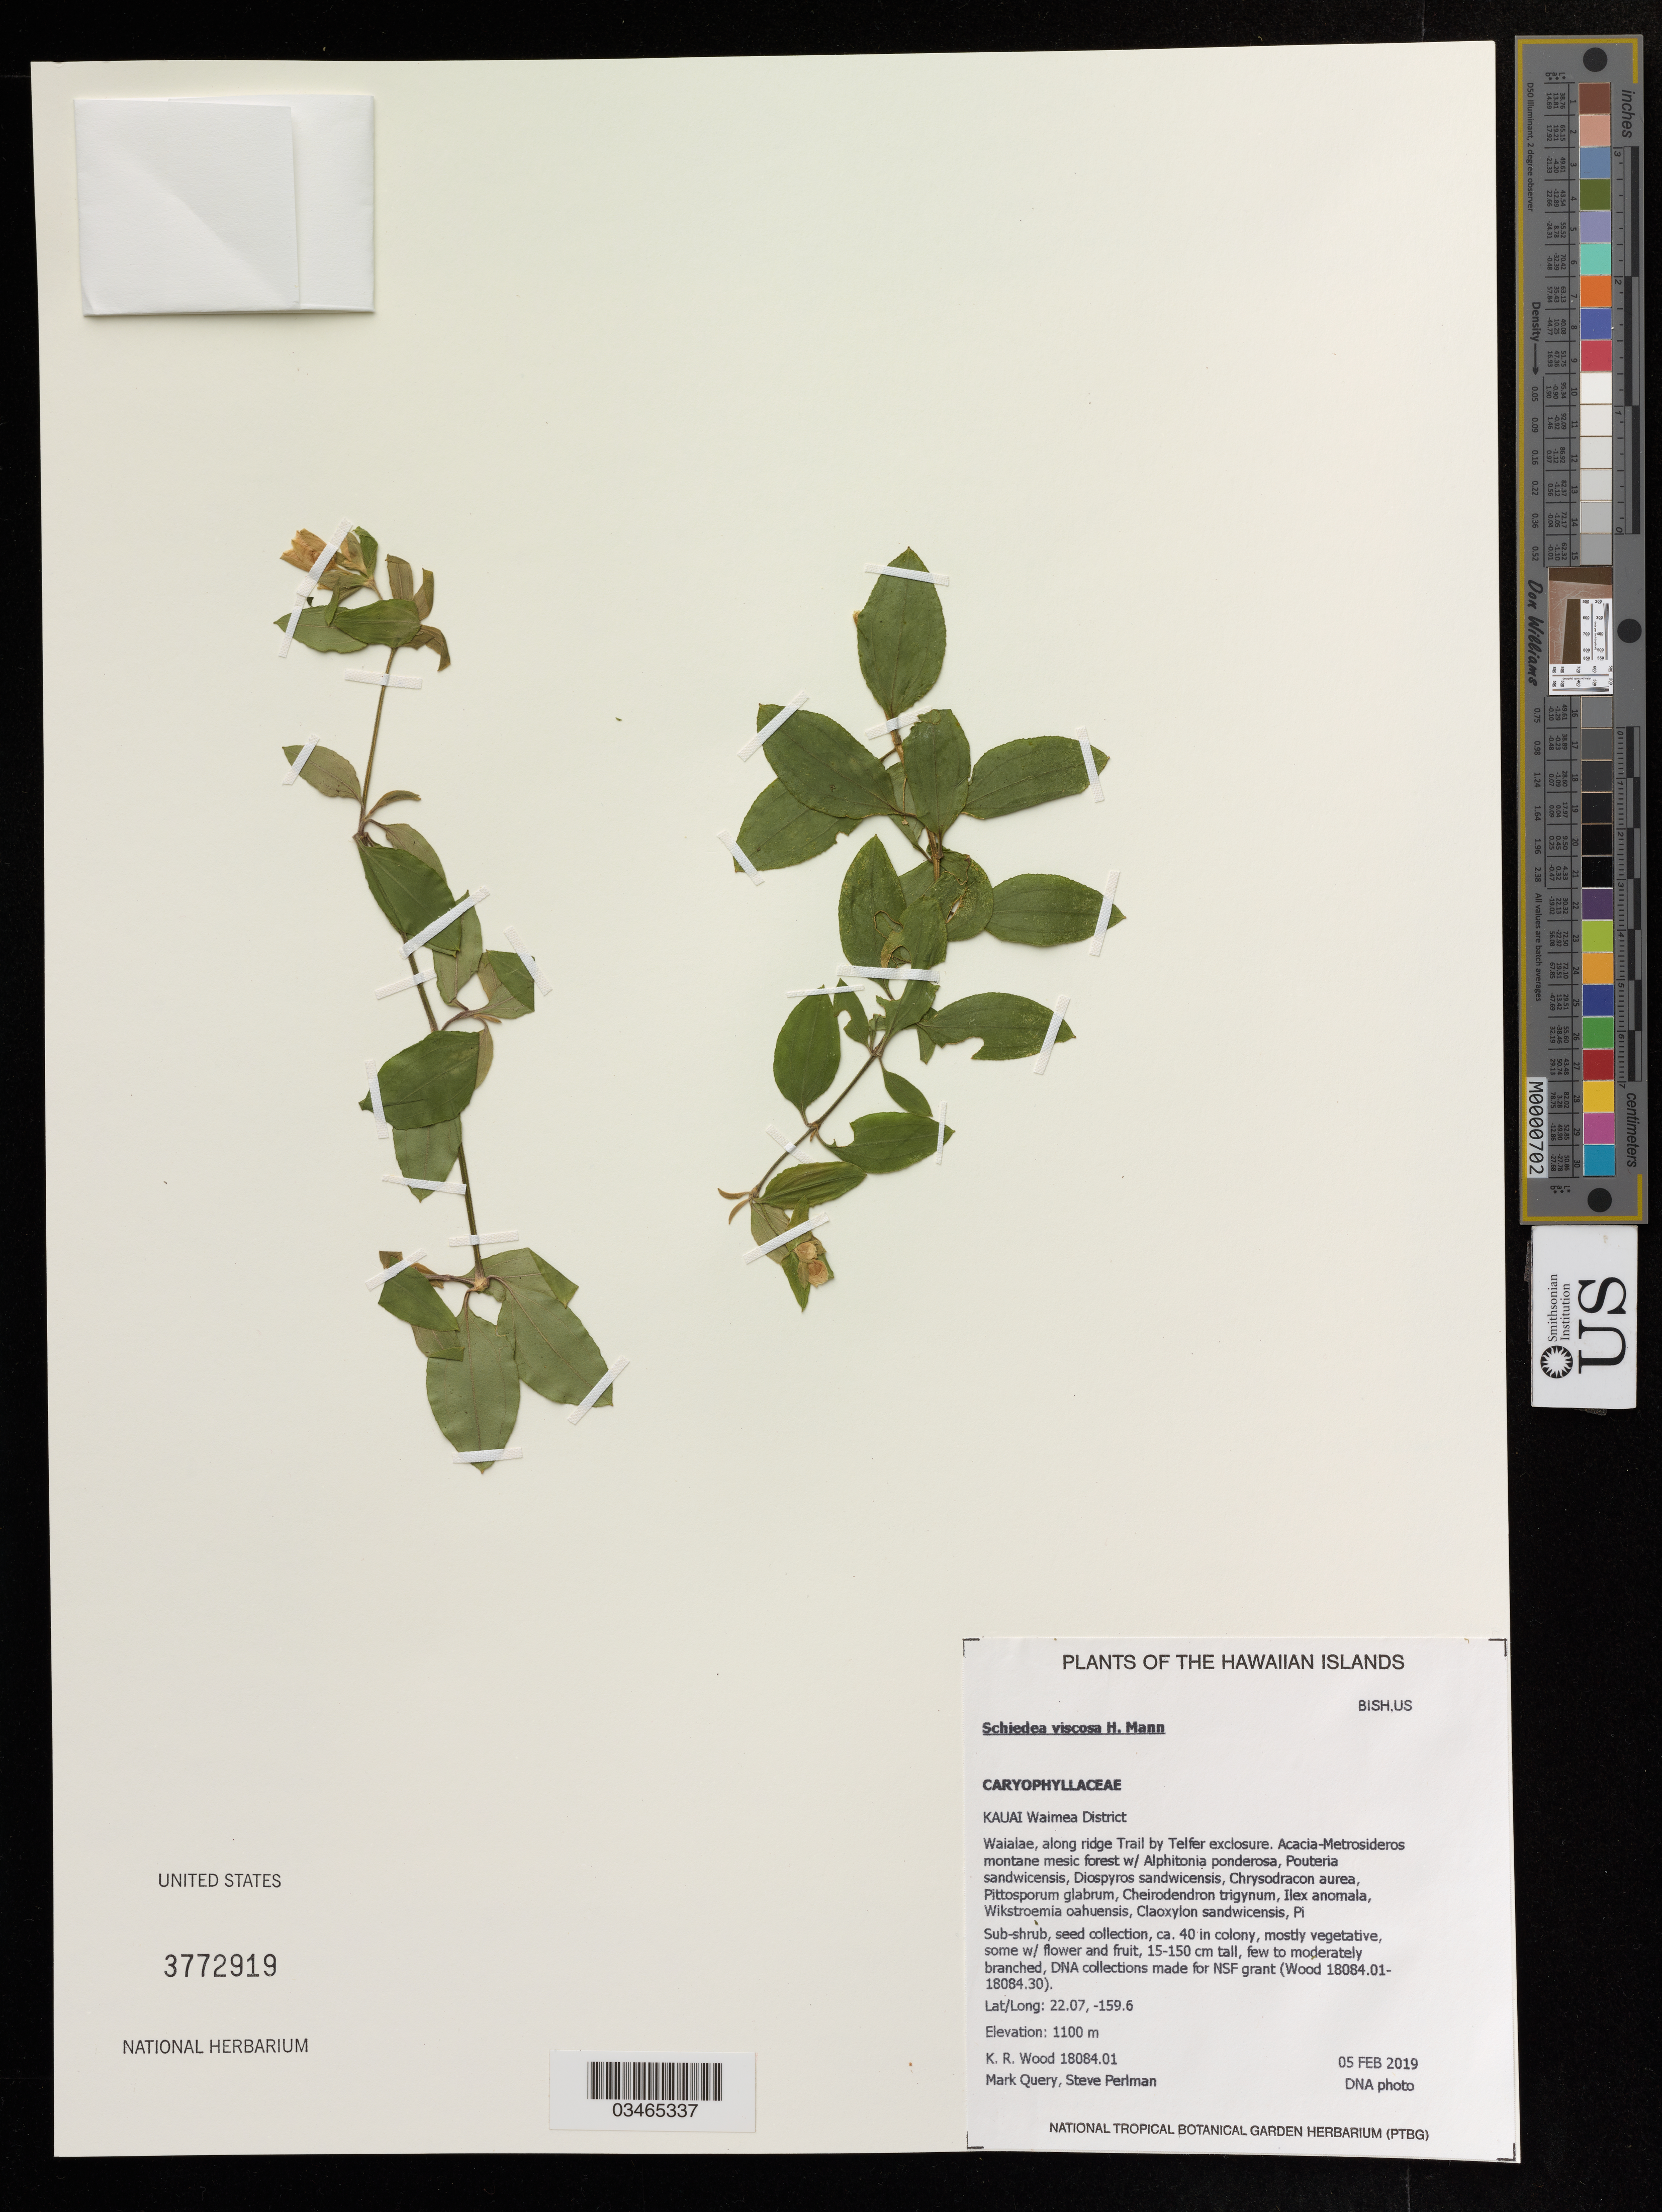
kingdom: Plantae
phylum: Tracheophyta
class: Magnoliopsida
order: Caryophyllales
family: Caryophyllaceae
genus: Schiedea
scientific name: Schiedea viscosa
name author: H. Mann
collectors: K. R. Wood, M. Query & S. Perlman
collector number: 18084.01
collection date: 2019-02-05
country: United States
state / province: Hawaii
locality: Kauai Waimea District, Waialae, along ridge Trail by Telfer exclosure.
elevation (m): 1100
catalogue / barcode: US 3772919